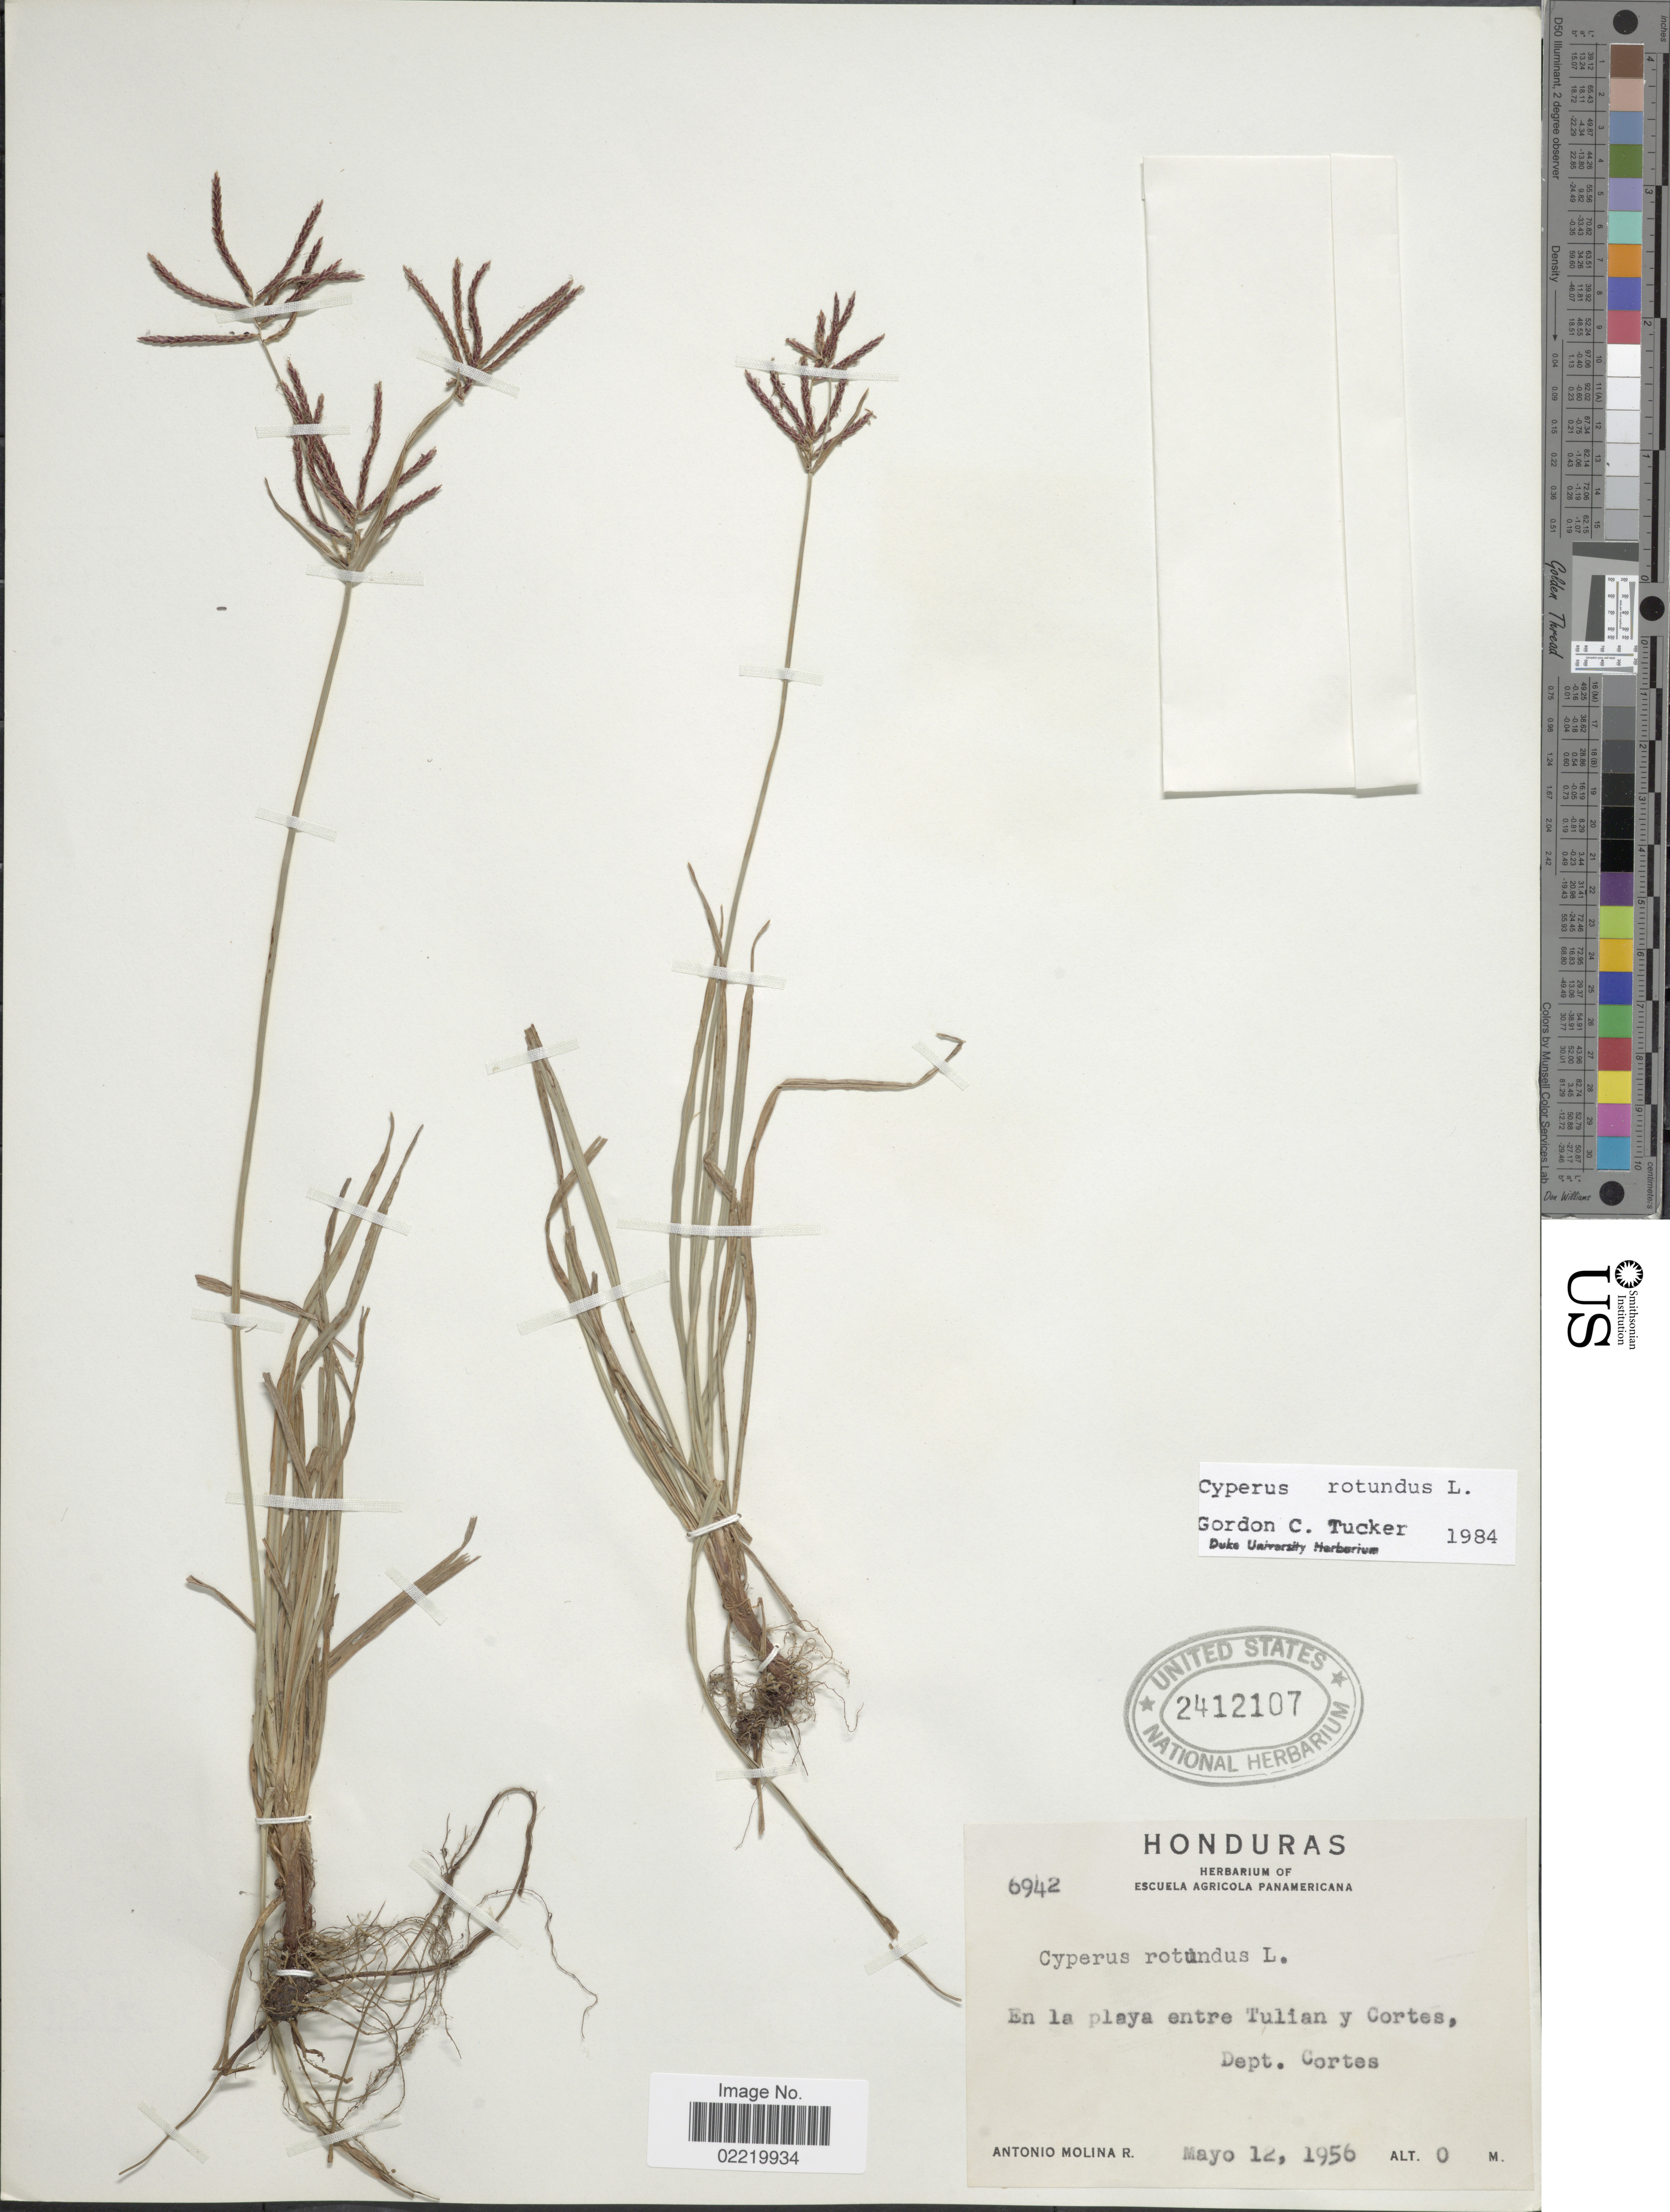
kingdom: Plantae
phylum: Tracheophyta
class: Liliopsida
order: Poales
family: Cyperaceae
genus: Cyperus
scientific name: Cyperus rotundus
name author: L.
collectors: A. Molina R.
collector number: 6942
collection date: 1956-05-12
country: Honduras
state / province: Cortés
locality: En la playa entre Tulian y Cortes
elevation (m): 0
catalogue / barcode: US 2412107